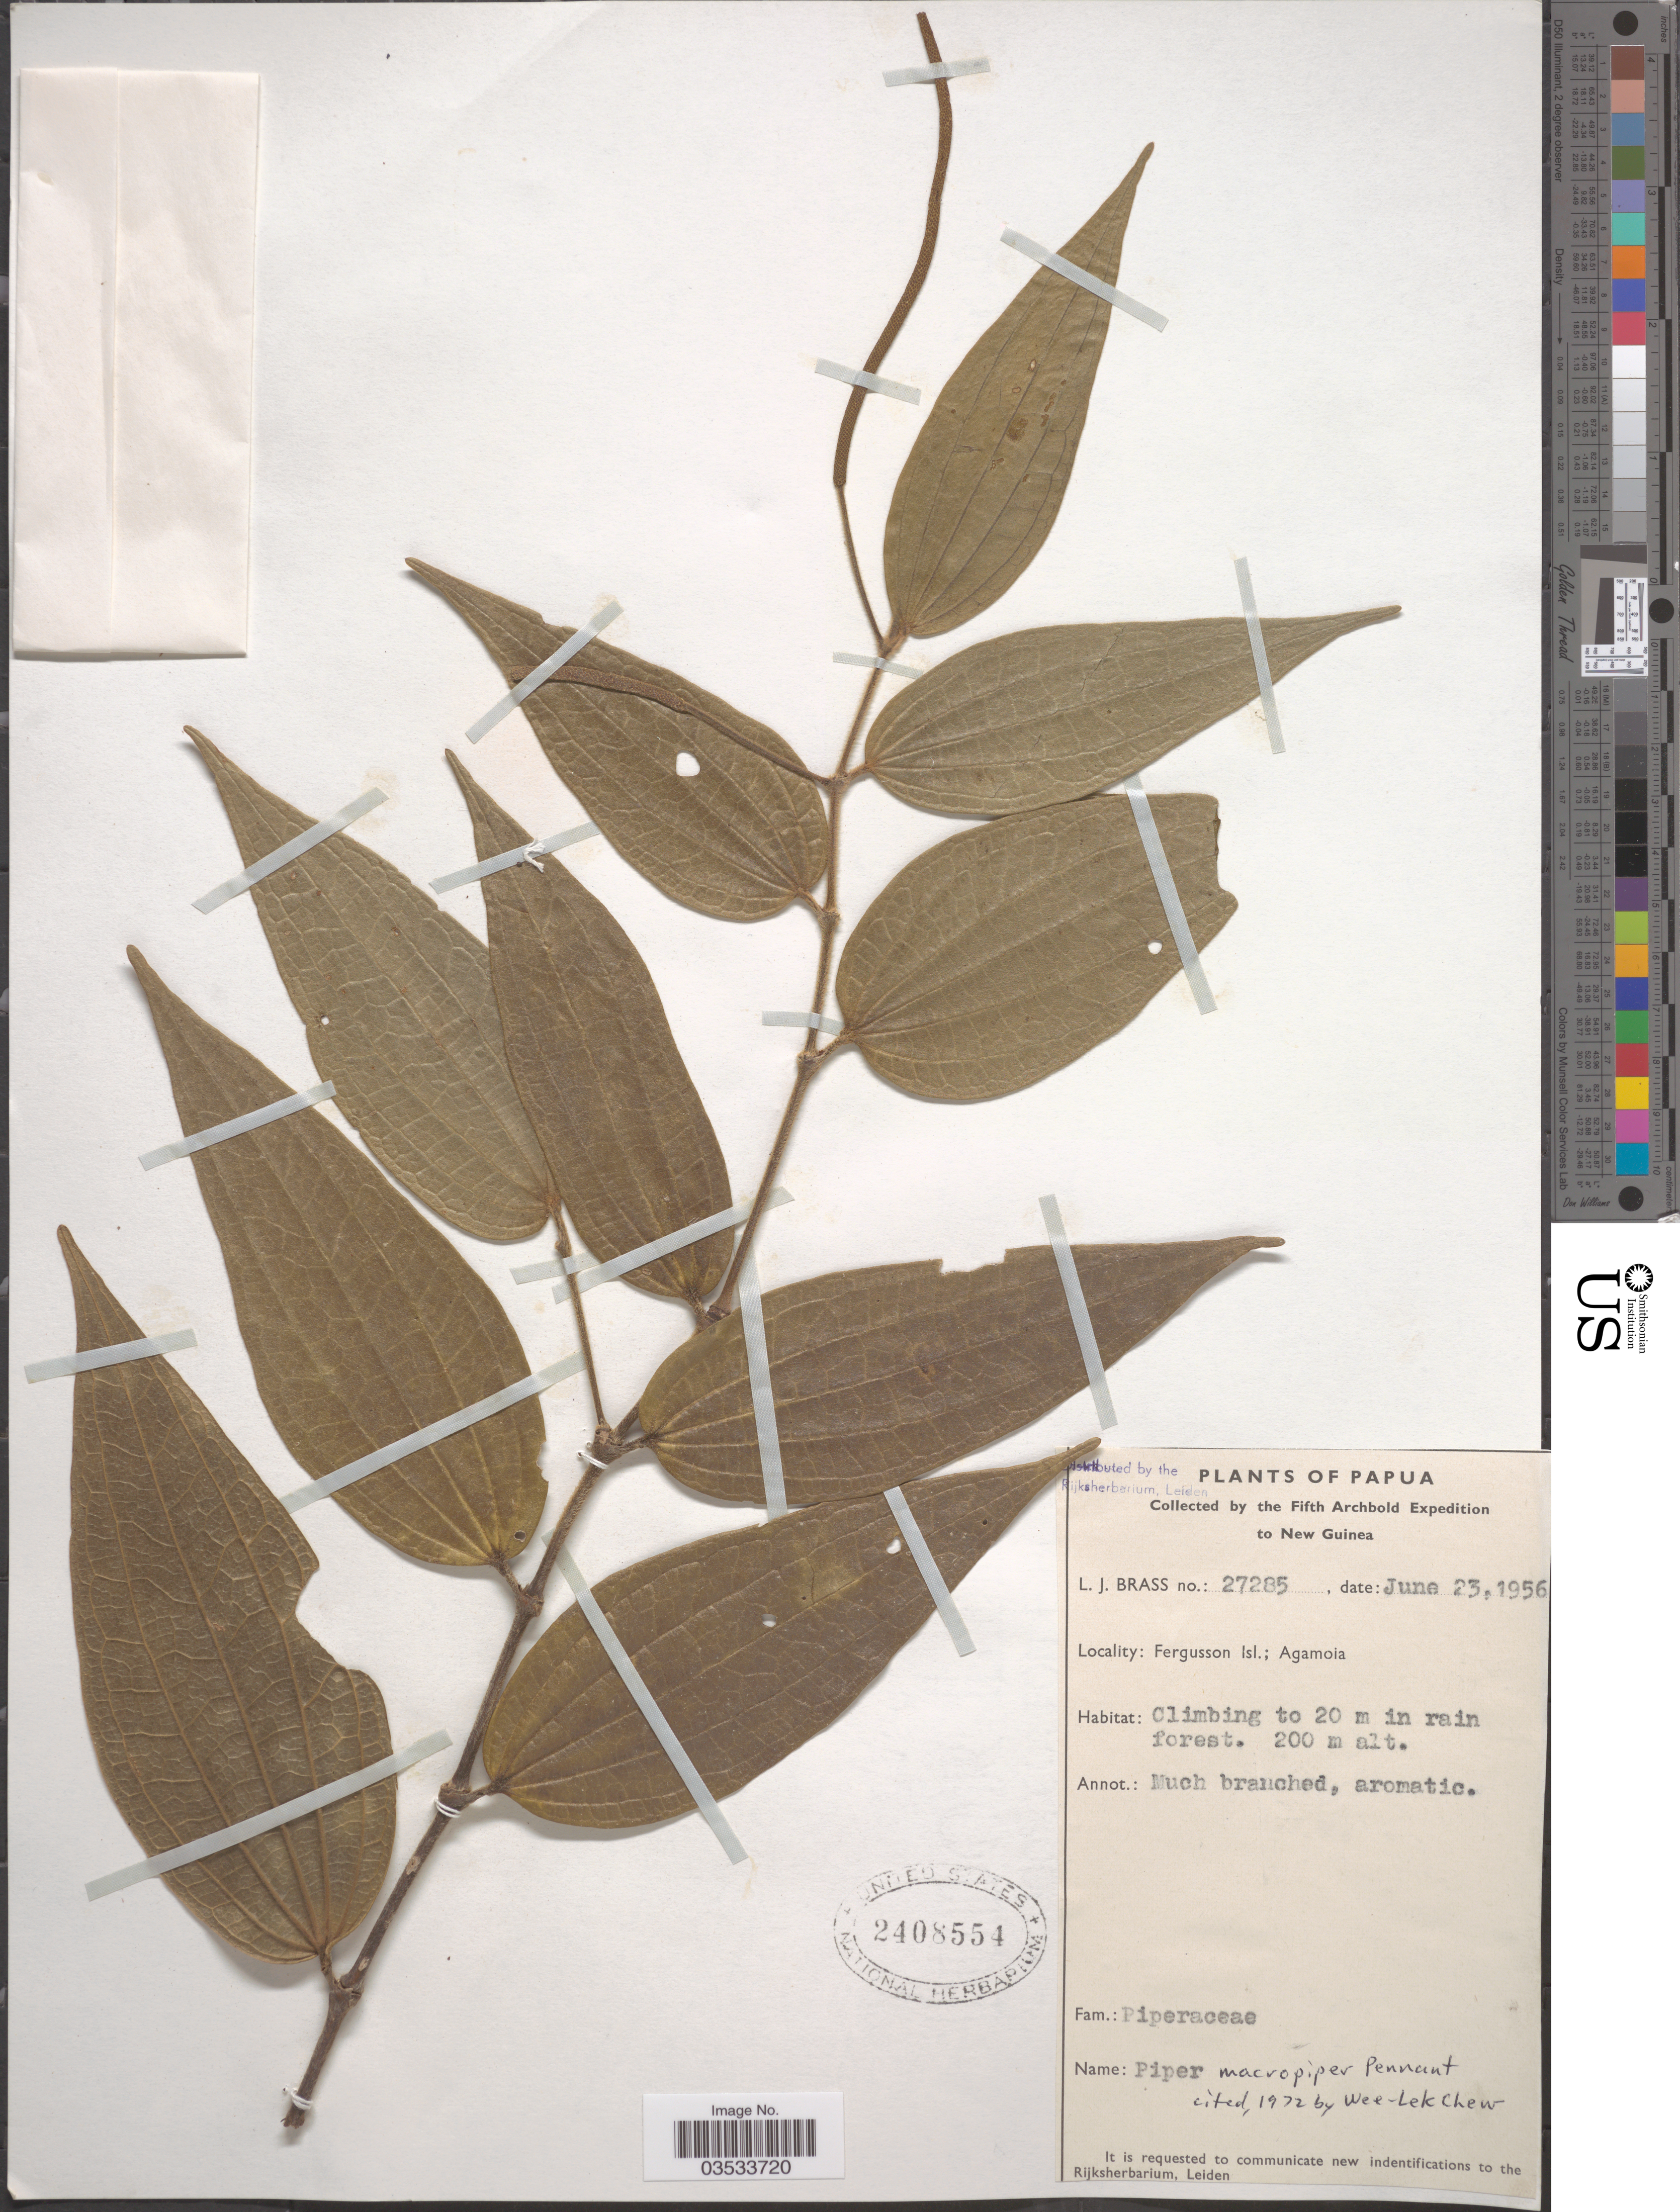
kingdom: Plantae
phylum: Tracheophyta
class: Magnoliopsida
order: Piperales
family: Piperaceae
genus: Piper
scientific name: Piper macropiper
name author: Pennant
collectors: L. J. Brass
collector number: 27285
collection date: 1956-06-23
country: Papua New Guinea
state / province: Milne Bay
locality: Papua. New Guinea. Fergusson Isl.; Agamoia.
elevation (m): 200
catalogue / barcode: US 2408554